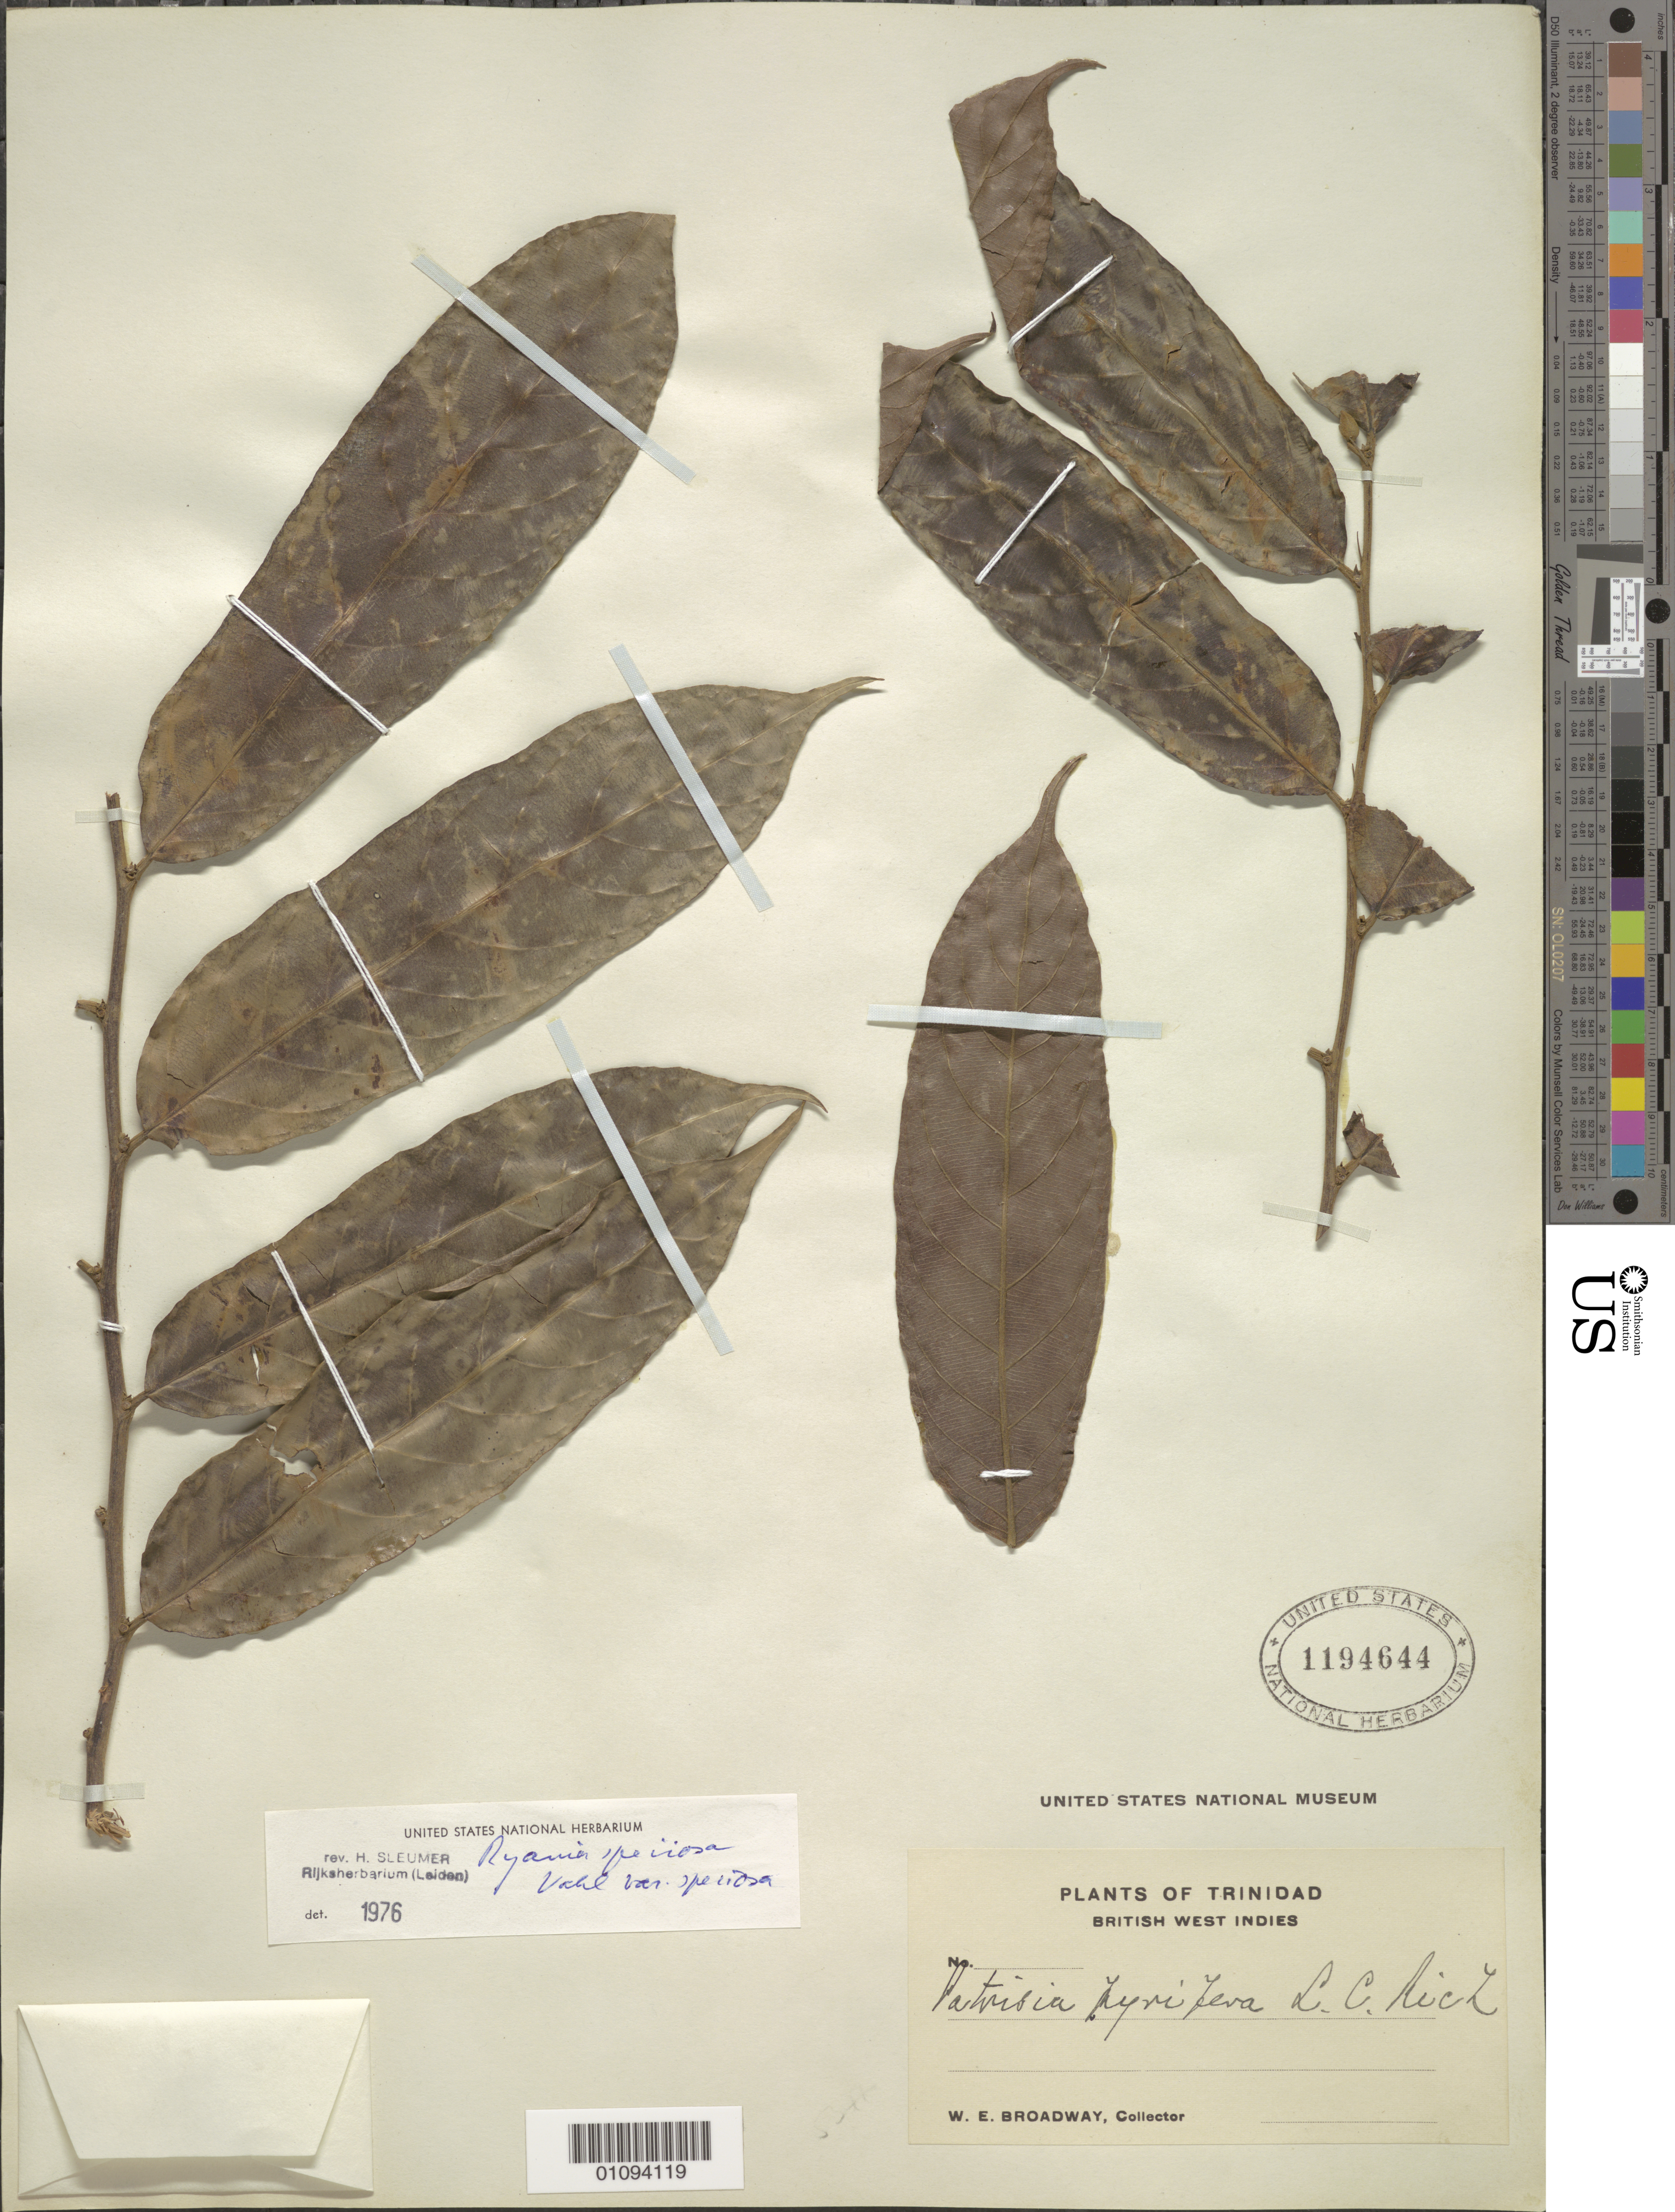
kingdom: Plantae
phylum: Tracheophyta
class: Magnoliopsida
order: Malpighiales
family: Salicaceae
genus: Ryania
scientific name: Ryania speciosa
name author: Vahl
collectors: W. E. Broadway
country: Trinidad and Tobago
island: Trinidad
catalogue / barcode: US 1194644